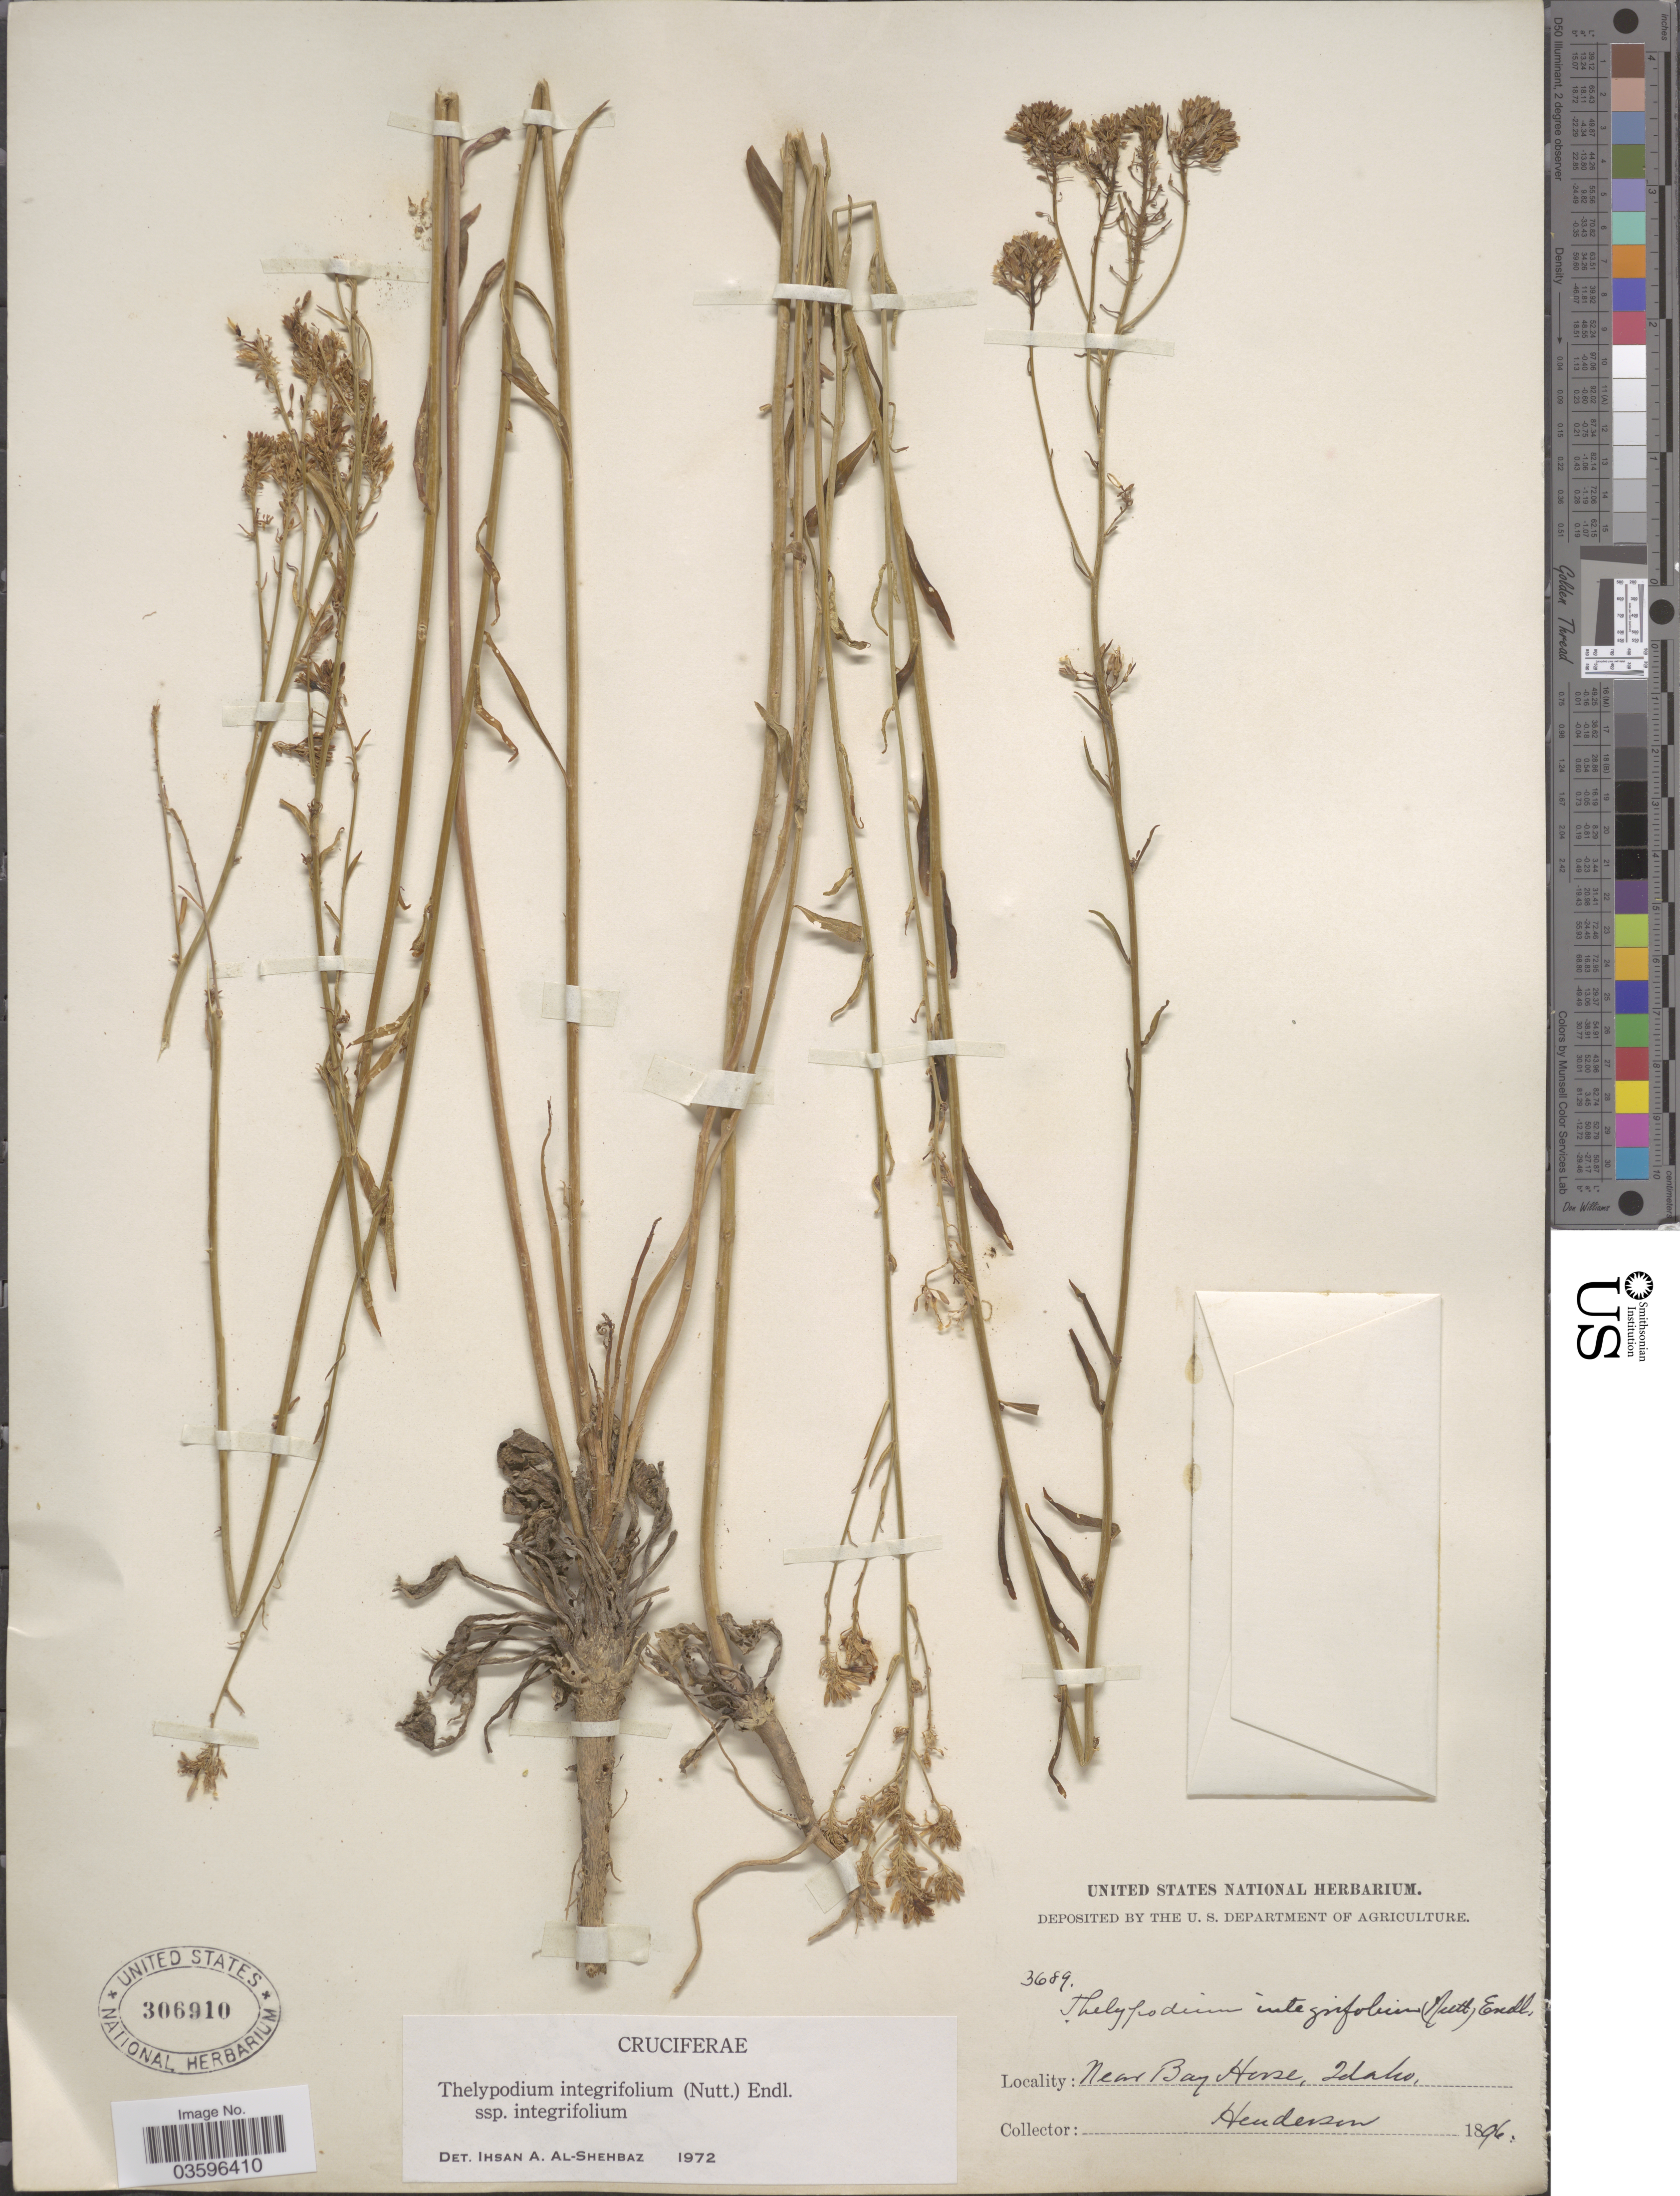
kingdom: Plantae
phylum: Tracheophyta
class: Magnoliopsida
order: Brassicales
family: Brassicaceae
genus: Thelypodium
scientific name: Thelypodium integrifolium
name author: (Nutt.) Endl.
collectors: -. Henderson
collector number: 3689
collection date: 1896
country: United States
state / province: Idaho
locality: Near Bay Horse.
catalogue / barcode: US 306910